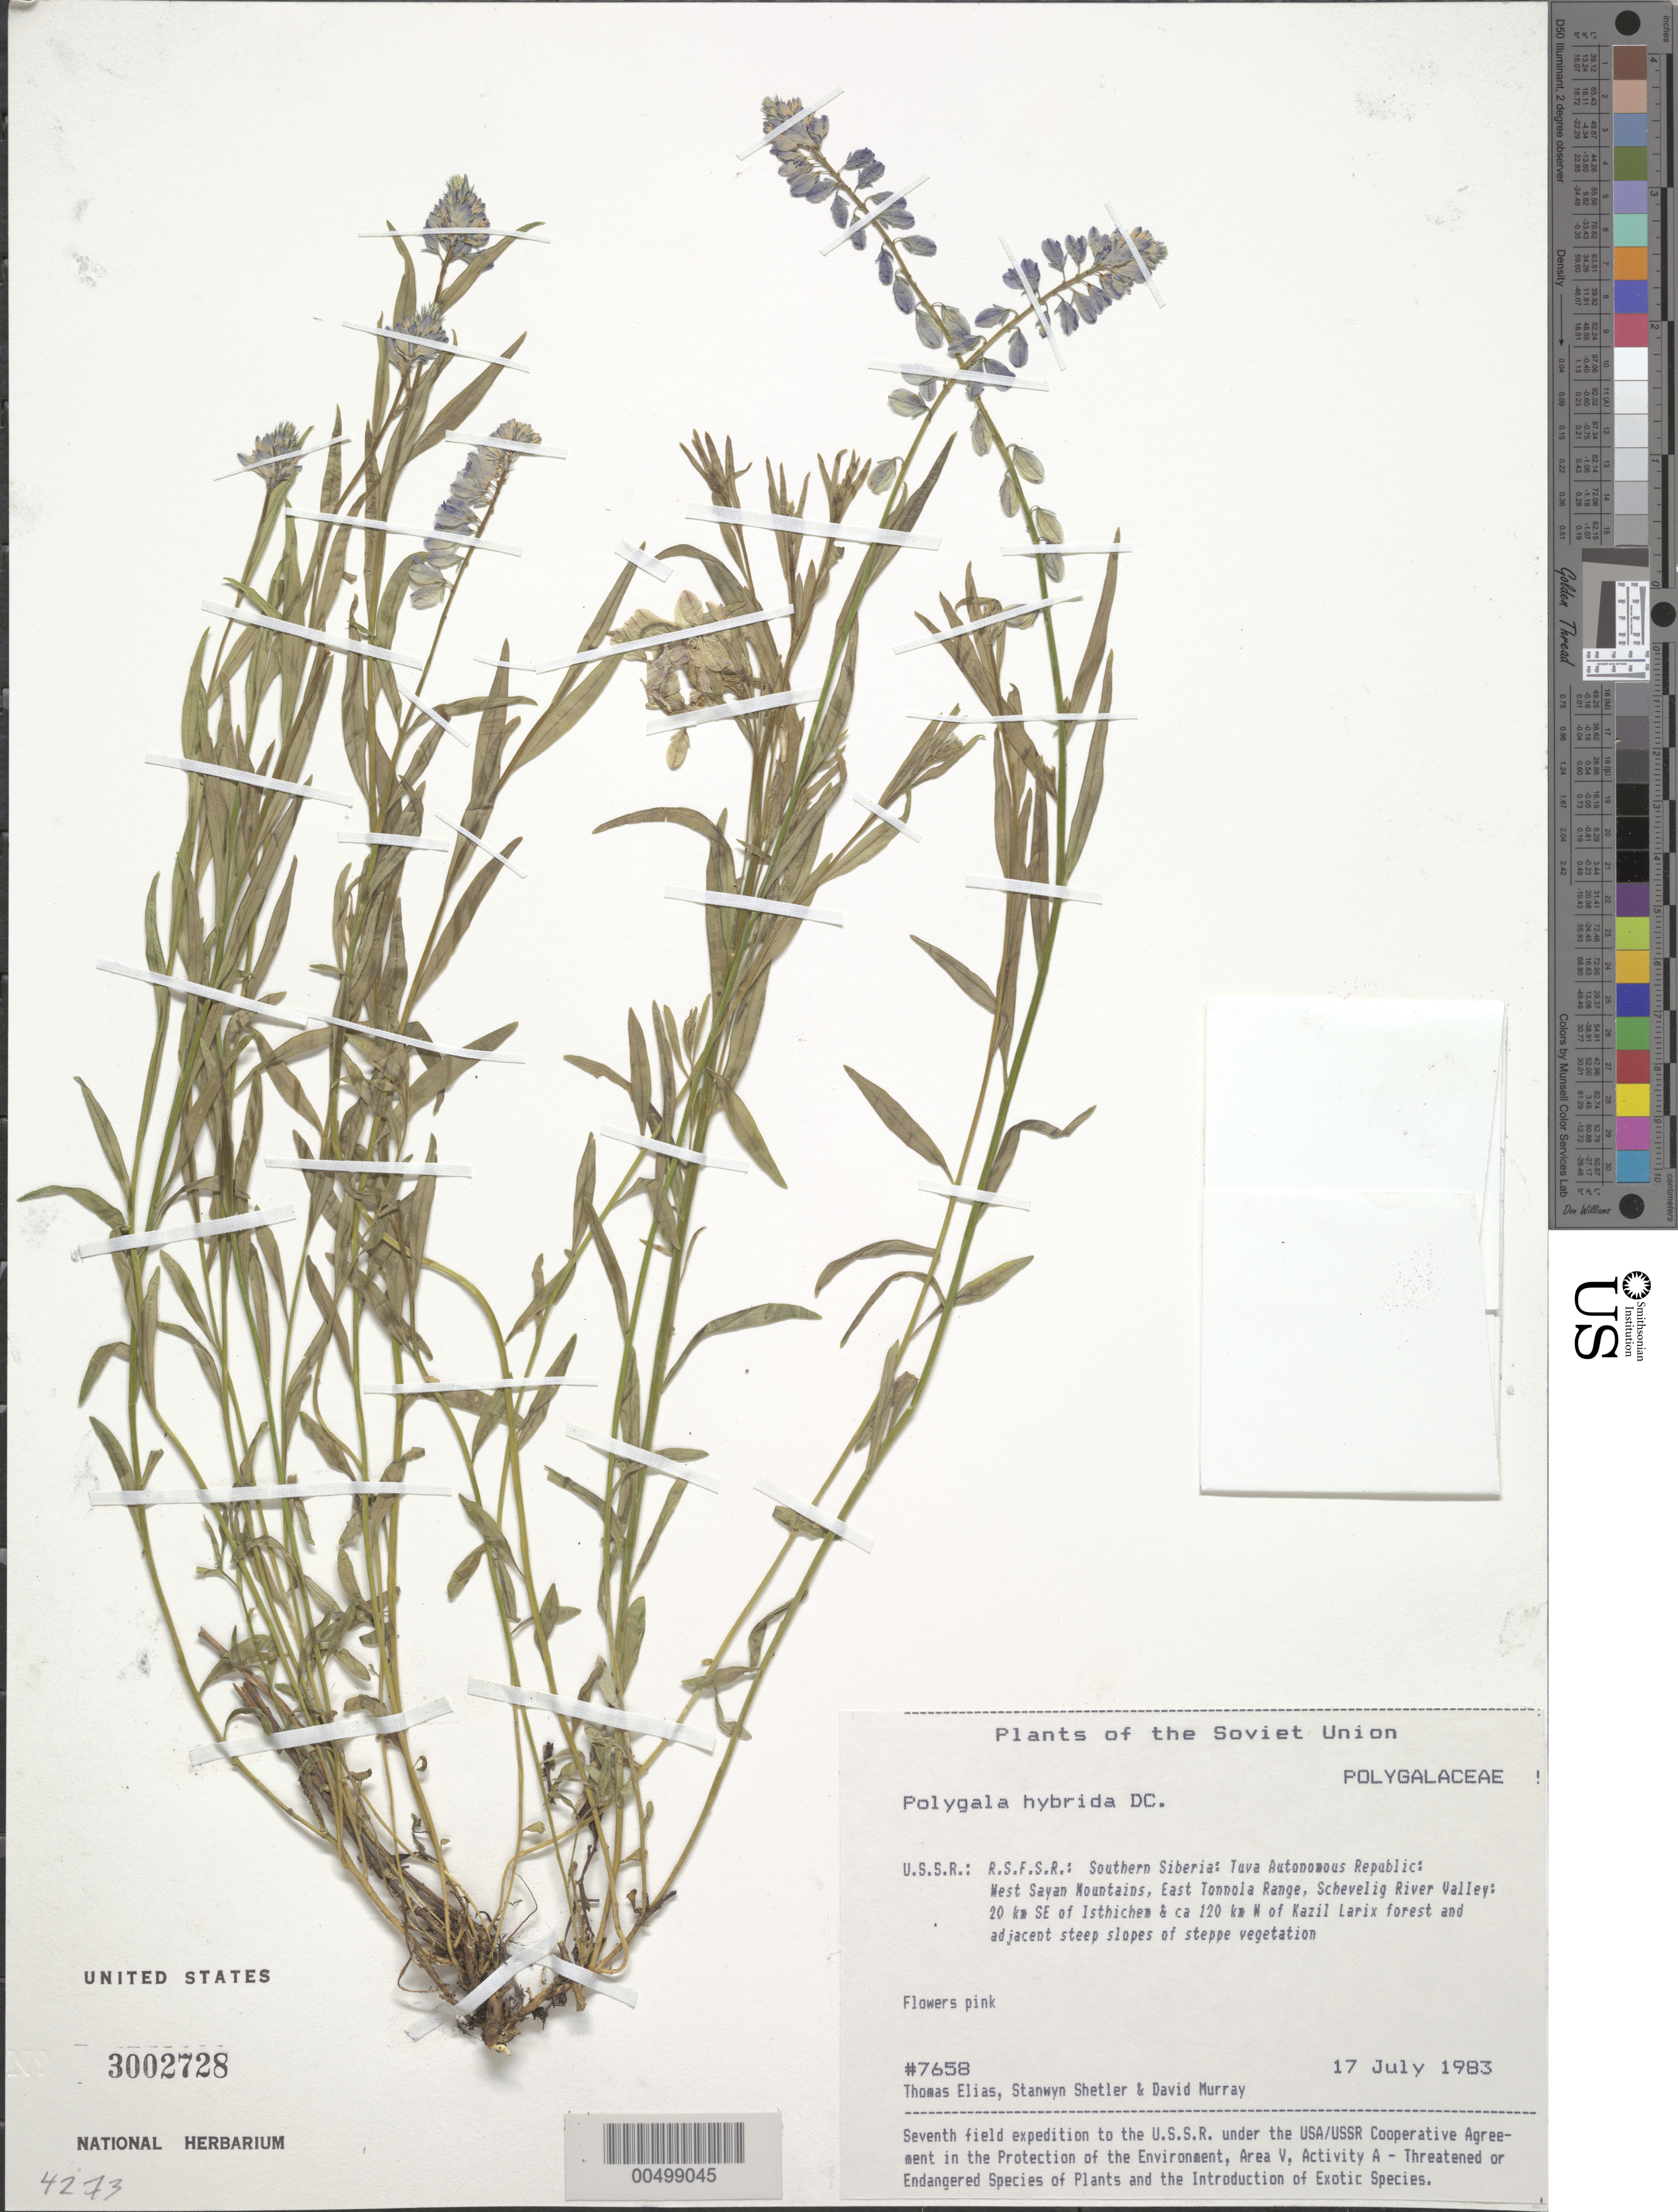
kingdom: Plantae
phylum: Tracheophyta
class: Magnoliopsida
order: Fabales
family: Polygalaceae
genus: Polygala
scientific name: Polygala hybrida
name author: DC.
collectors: T. Elias, S. Shetler & D. F. Murray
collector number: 7658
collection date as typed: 17 Jul 1983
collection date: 1983-07-17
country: Russian Federation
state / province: Tuva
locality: West Sayan Mountains, E Tonnola [Tannu-Ola] Range, Schevelig River Valley, 20 km SE of Isthichem [Ishti-Khem], *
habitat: Larix forest and adjacent steep slopes of steppe vegetation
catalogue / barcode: US 3002728